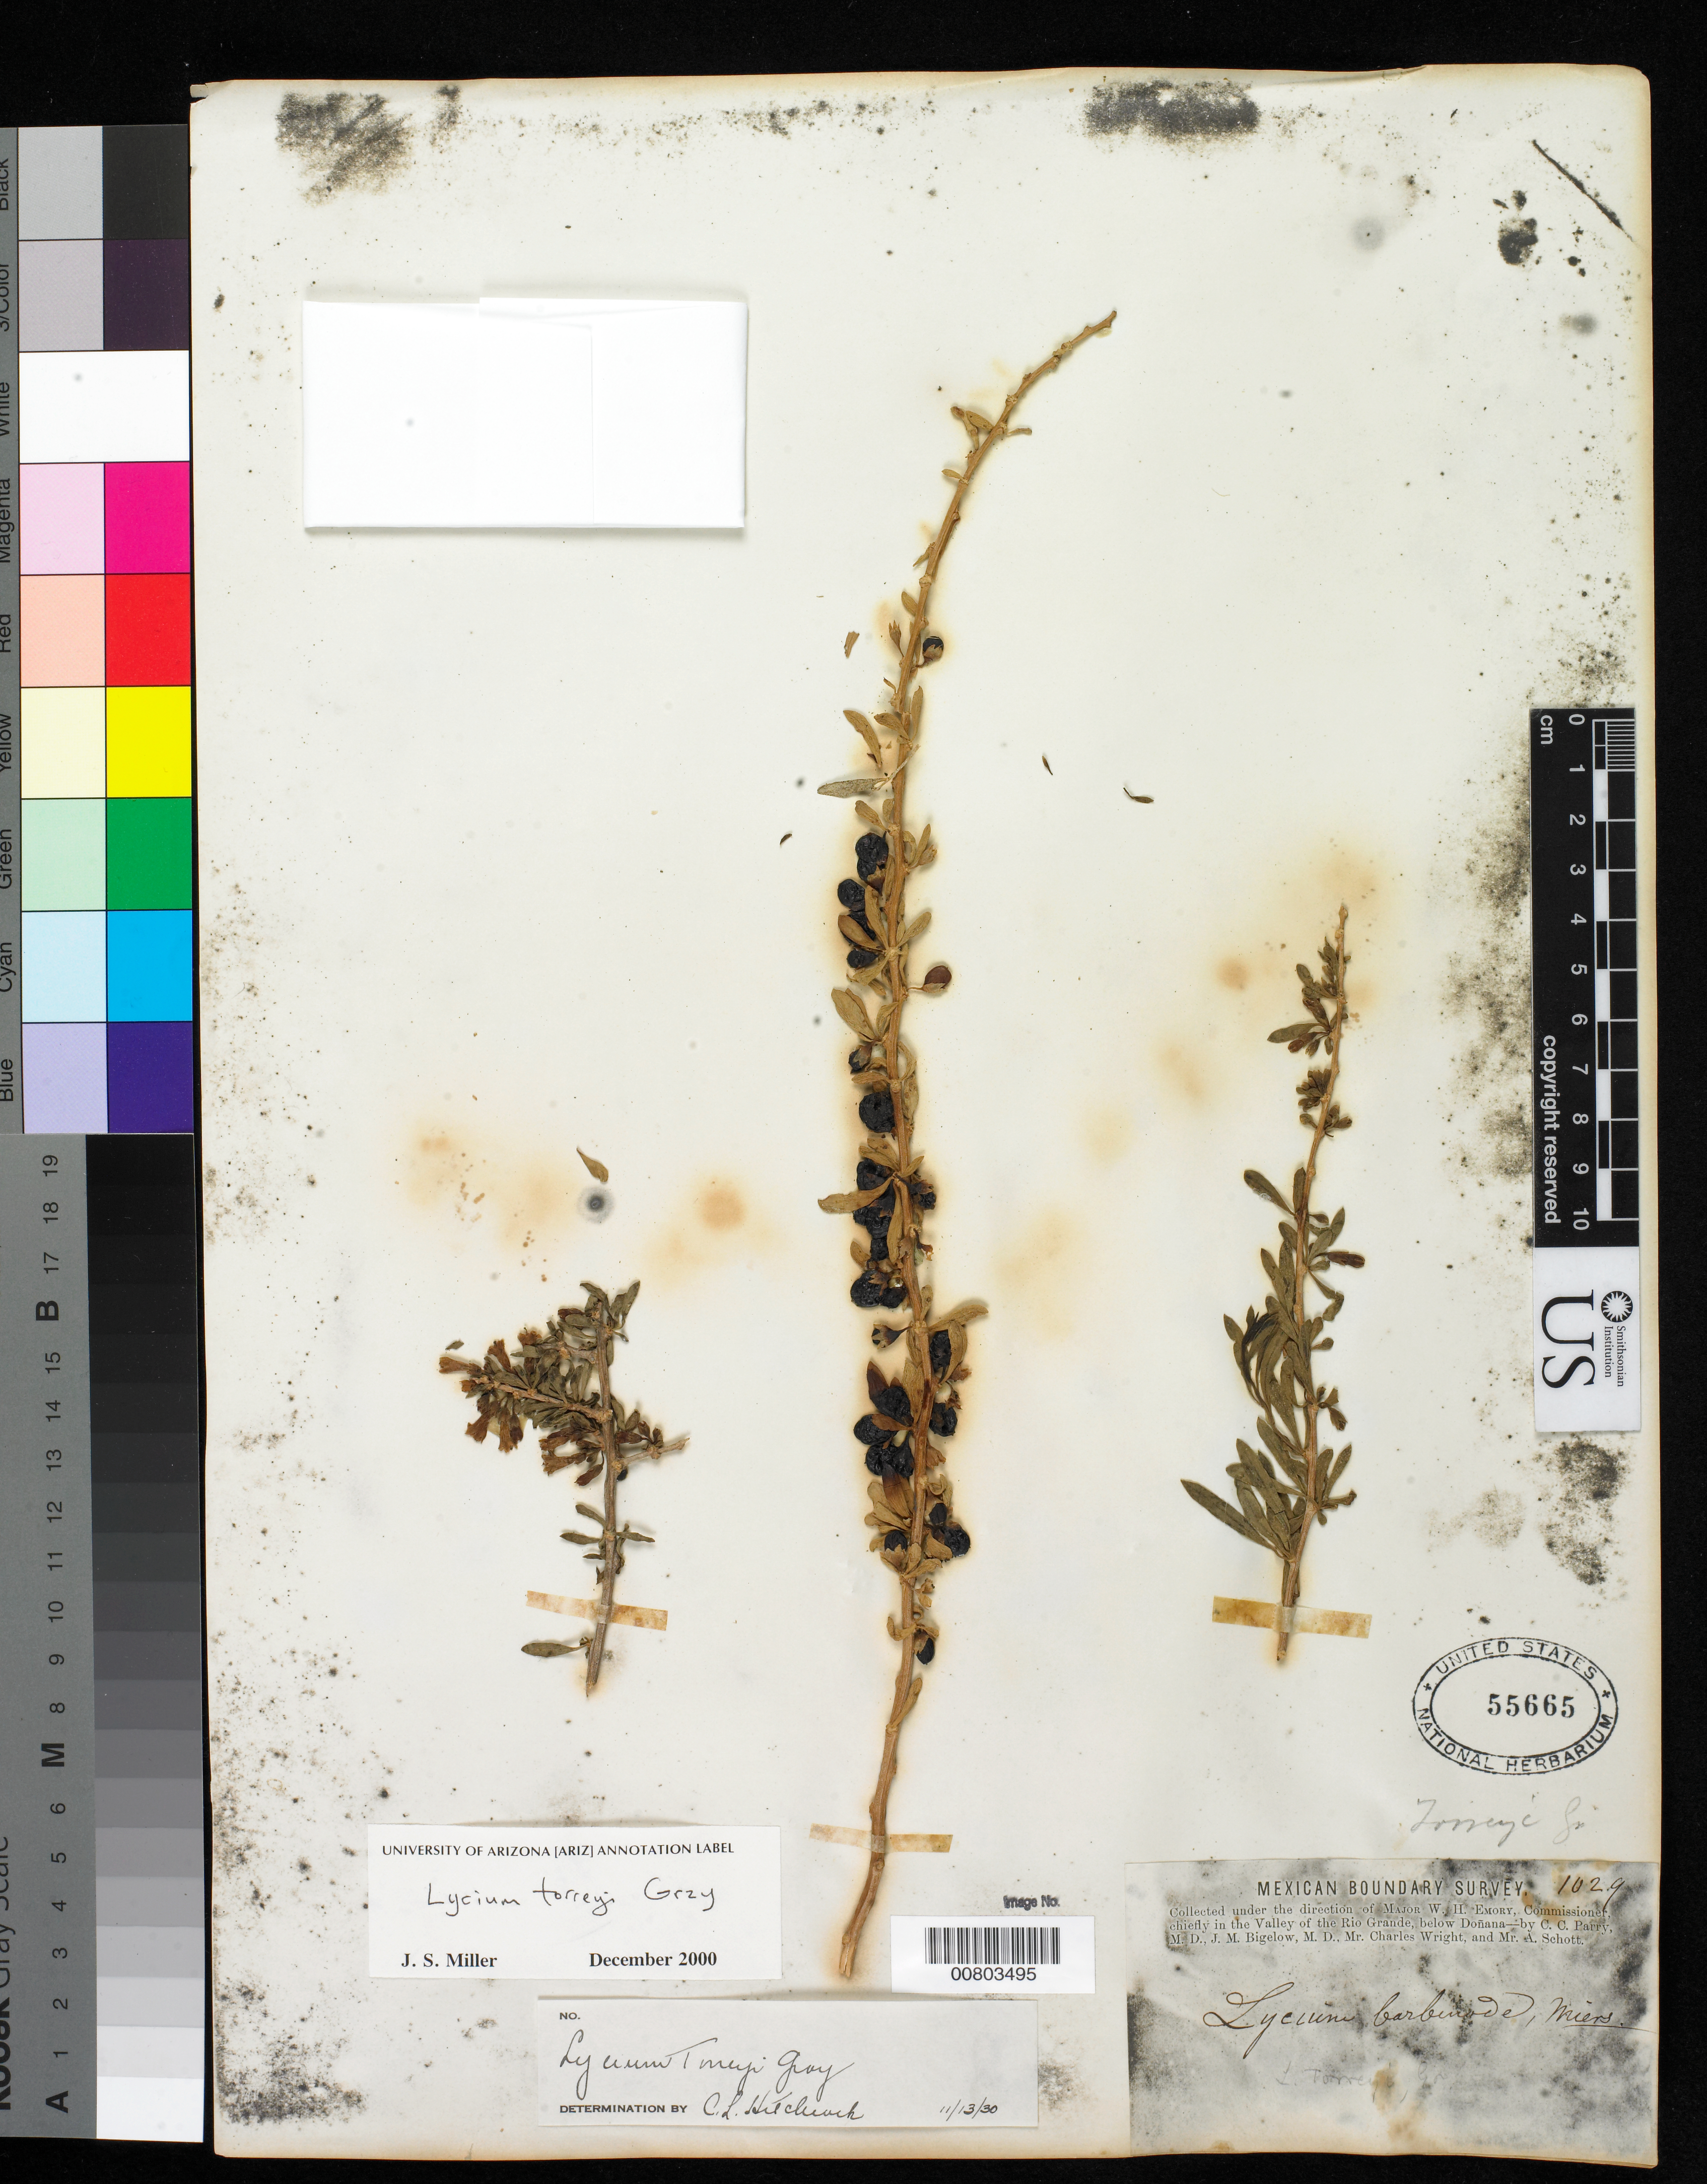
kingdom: Plantae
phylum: Tracheophyta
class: Magnoliopsida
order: Solanales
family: Solanaceae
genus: Lycium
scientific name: Lycium torreyi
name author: A. Gray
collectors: C. C. Parry, J. M. Bigelow, C. Wright & A. C. V. Schott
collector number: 1029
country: United States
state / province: New Mexico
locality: Valley of the Rio Grande, below Doñana, New Mexico.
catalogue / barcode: US 55665